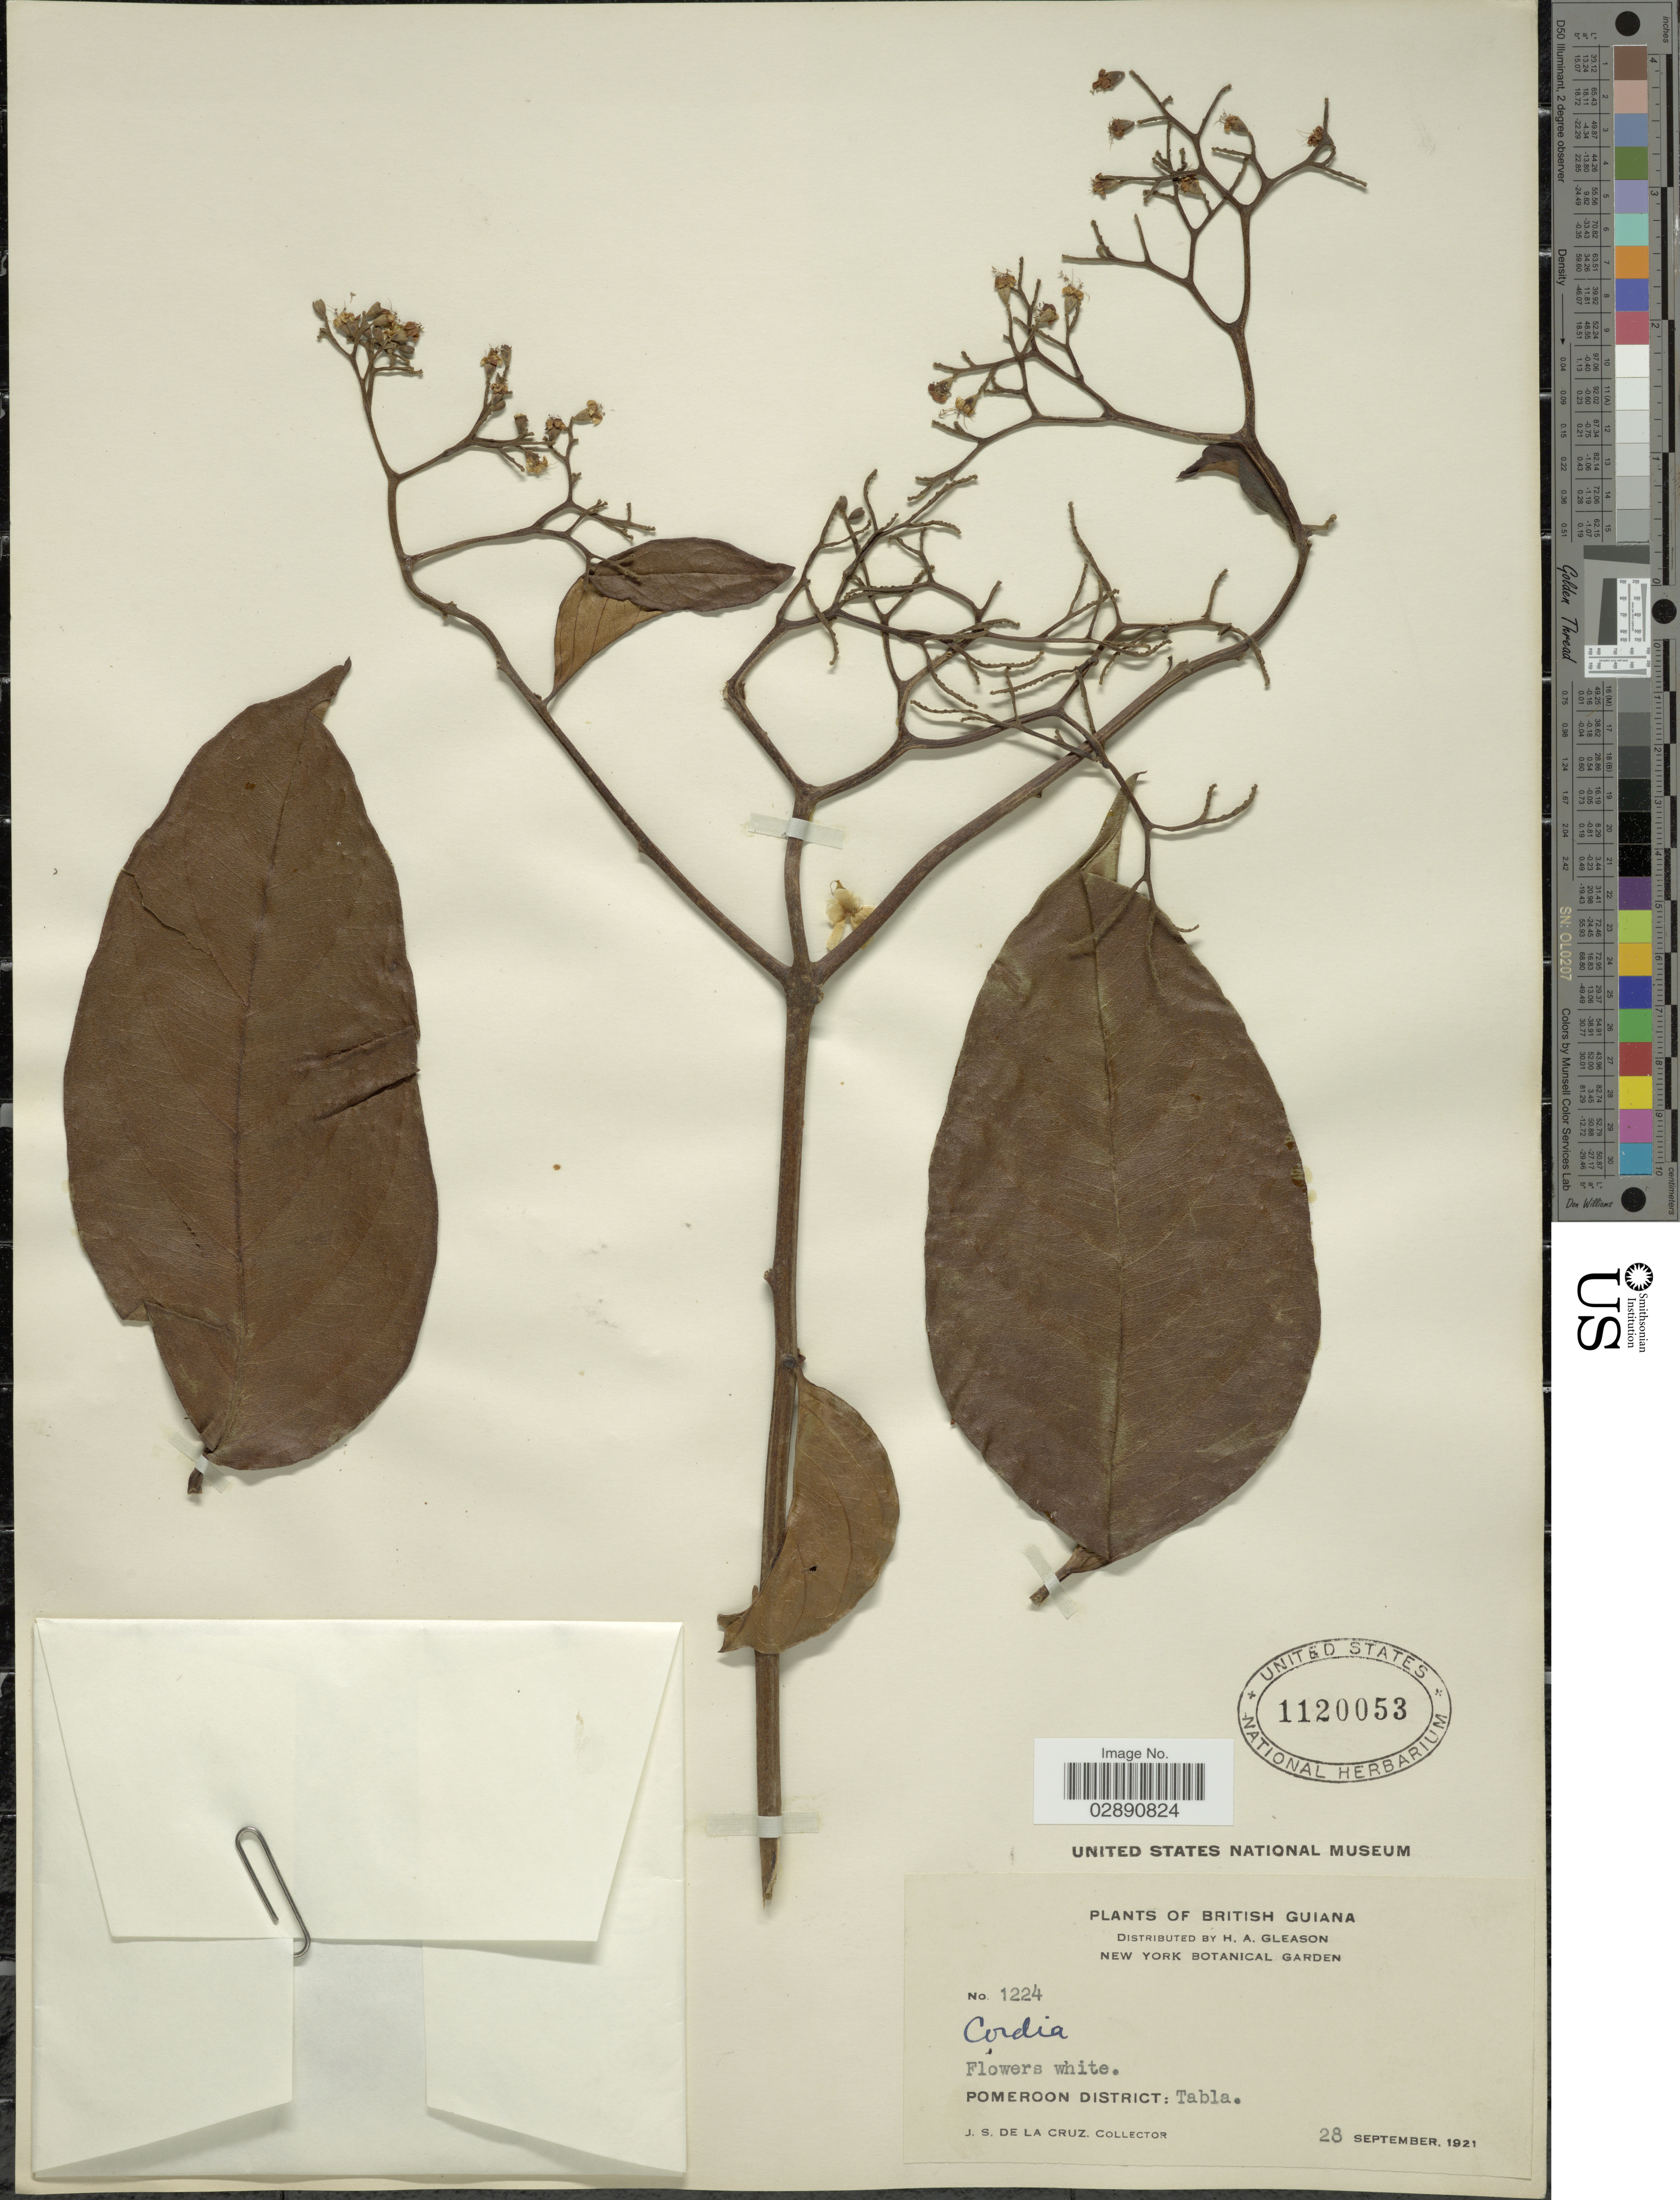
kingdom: Plantae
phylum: Tracheophyta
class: Magnoliopsida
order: Boraginales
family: Cordiaceae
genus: Cordia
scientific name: Cordia exaltata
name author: Lam.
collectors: J. S. de la Cruz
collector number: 1224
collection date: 1921-09-28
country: Guyana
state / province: Pomeroon-Supenaam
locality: British Guiana. Pomeroon District: Tabla.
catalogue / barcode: US 1120053